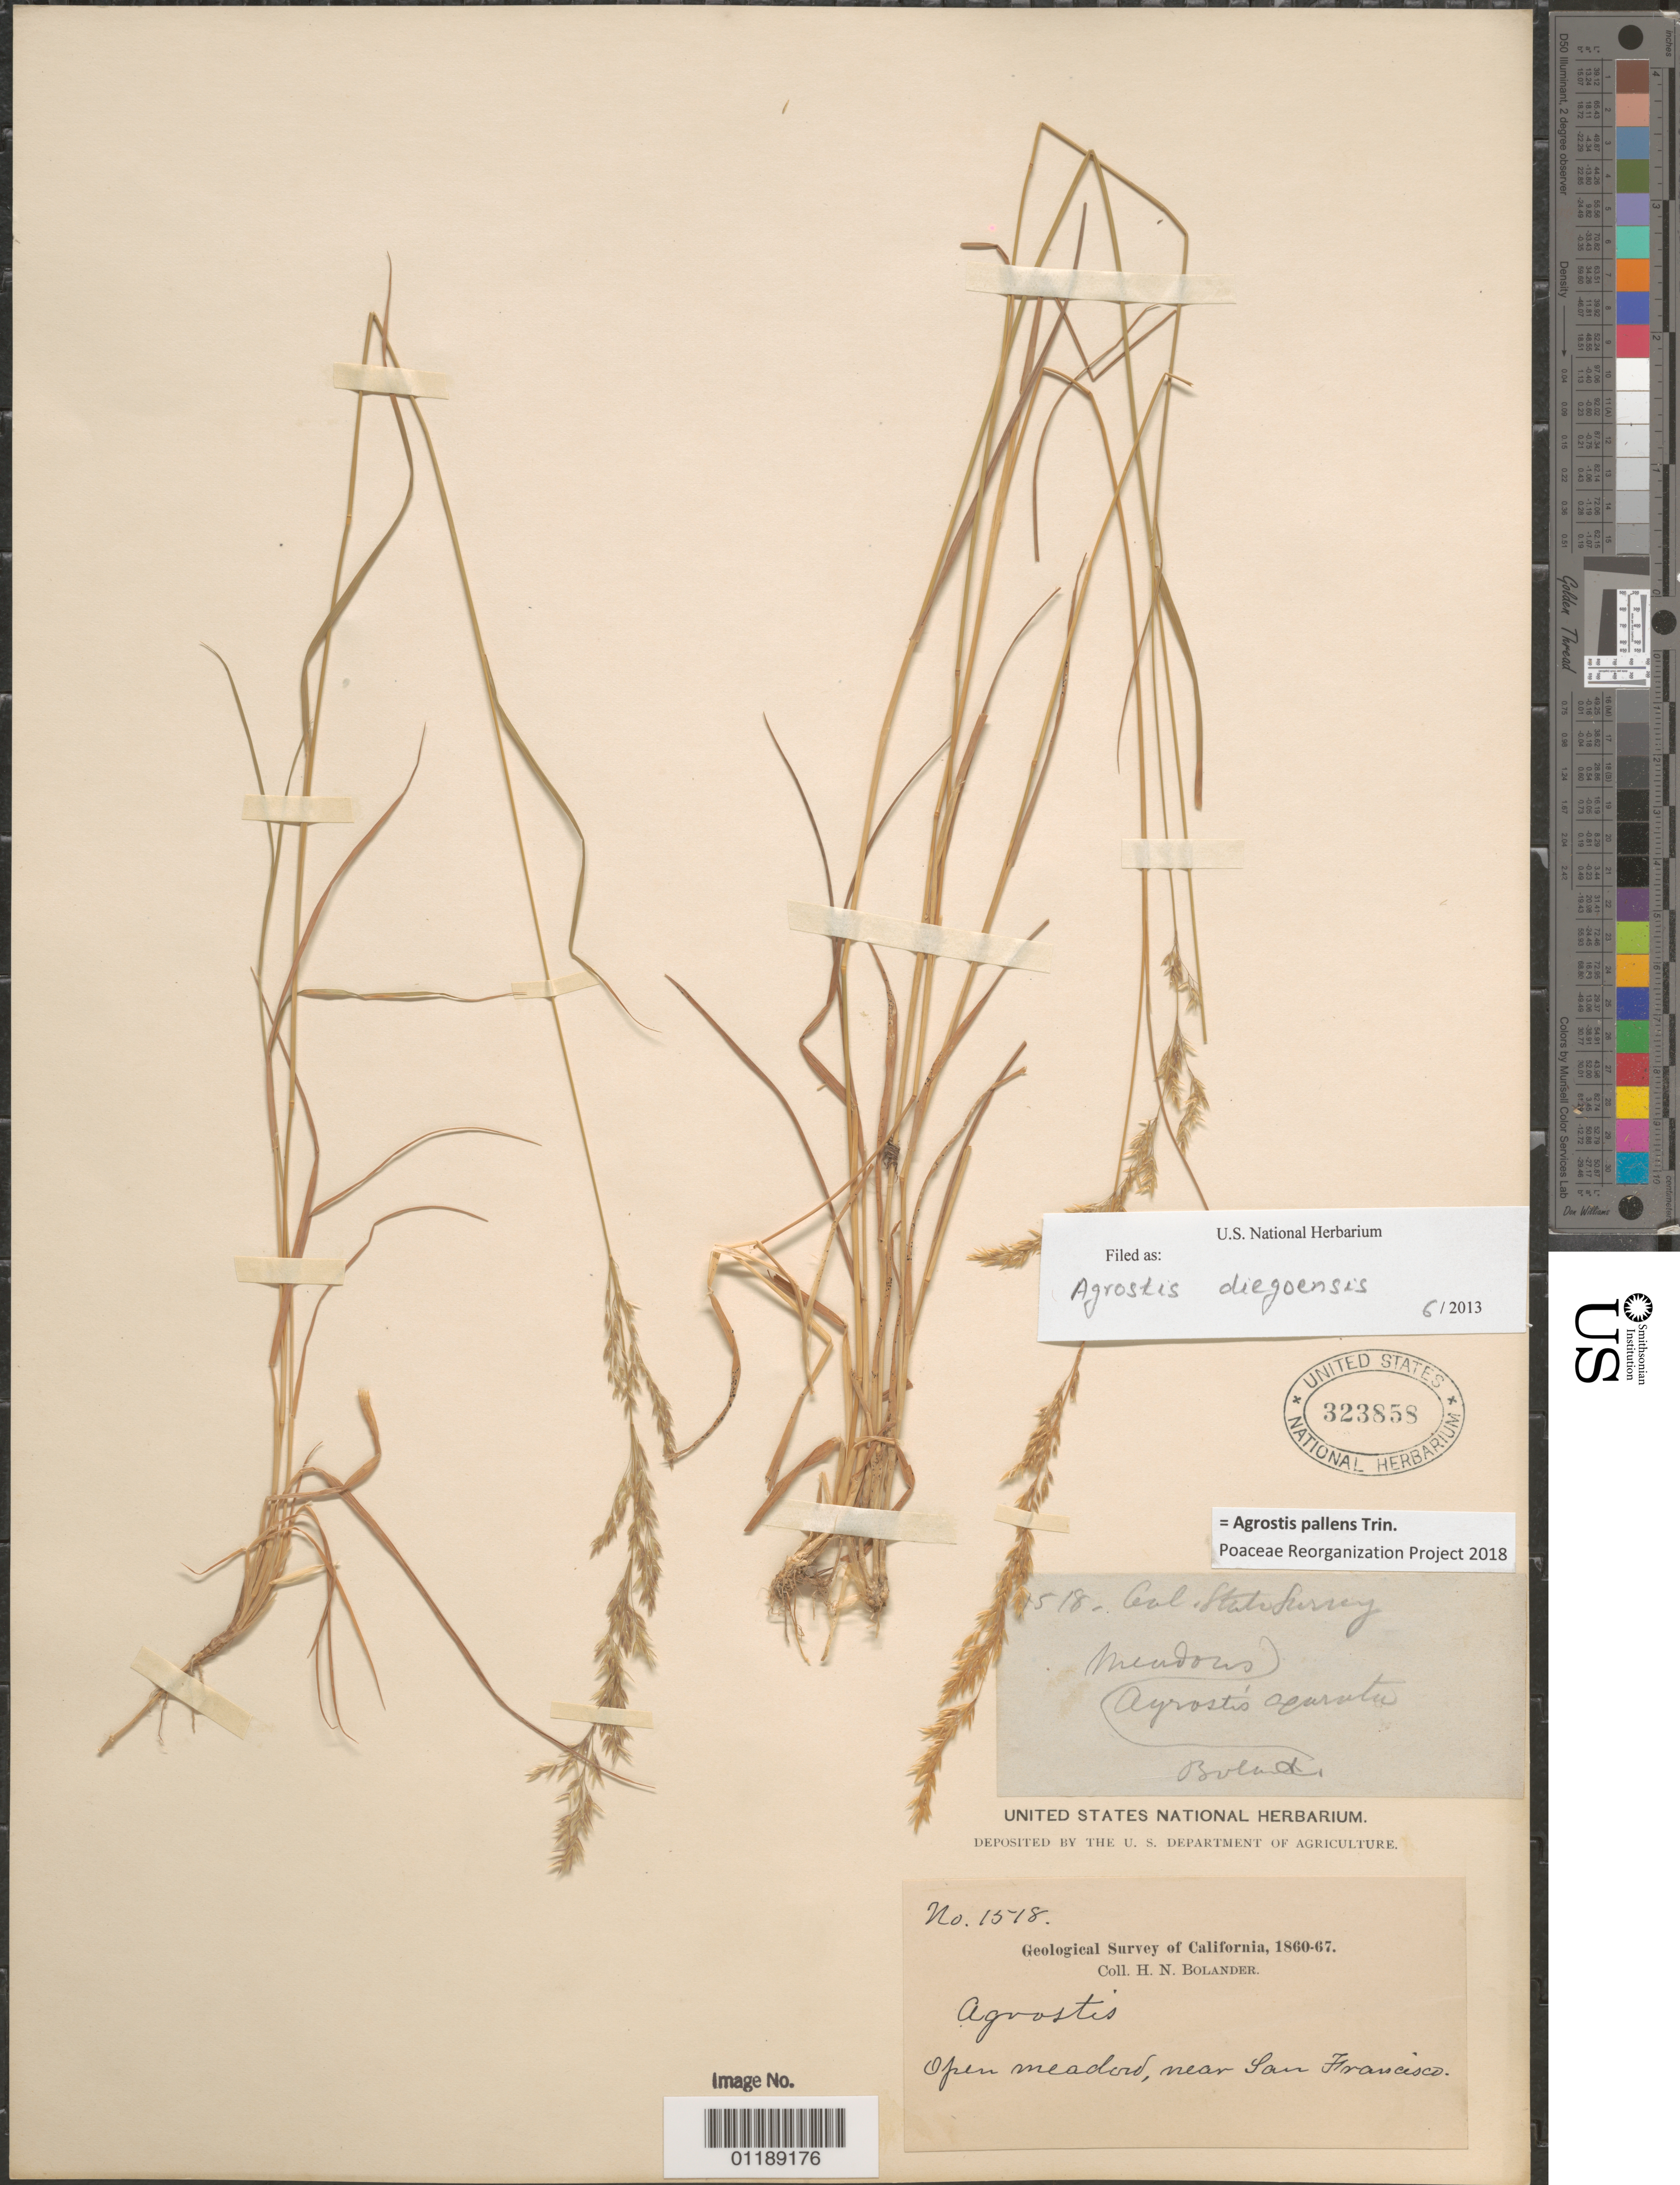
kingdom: Plantae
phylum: Tracheophyta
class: Liliopsida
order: Poales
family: Poaceae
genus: Agrostis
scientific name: Agrostis pallens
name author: Trin.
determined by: Poaceae Reorganization Project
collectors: H. Bolander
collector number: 1518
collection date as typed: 1860 to -- --- 1867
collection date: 1860/1867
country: United States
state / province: California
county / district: San Francisco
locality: Near San Francisco.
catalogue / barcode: US 323858